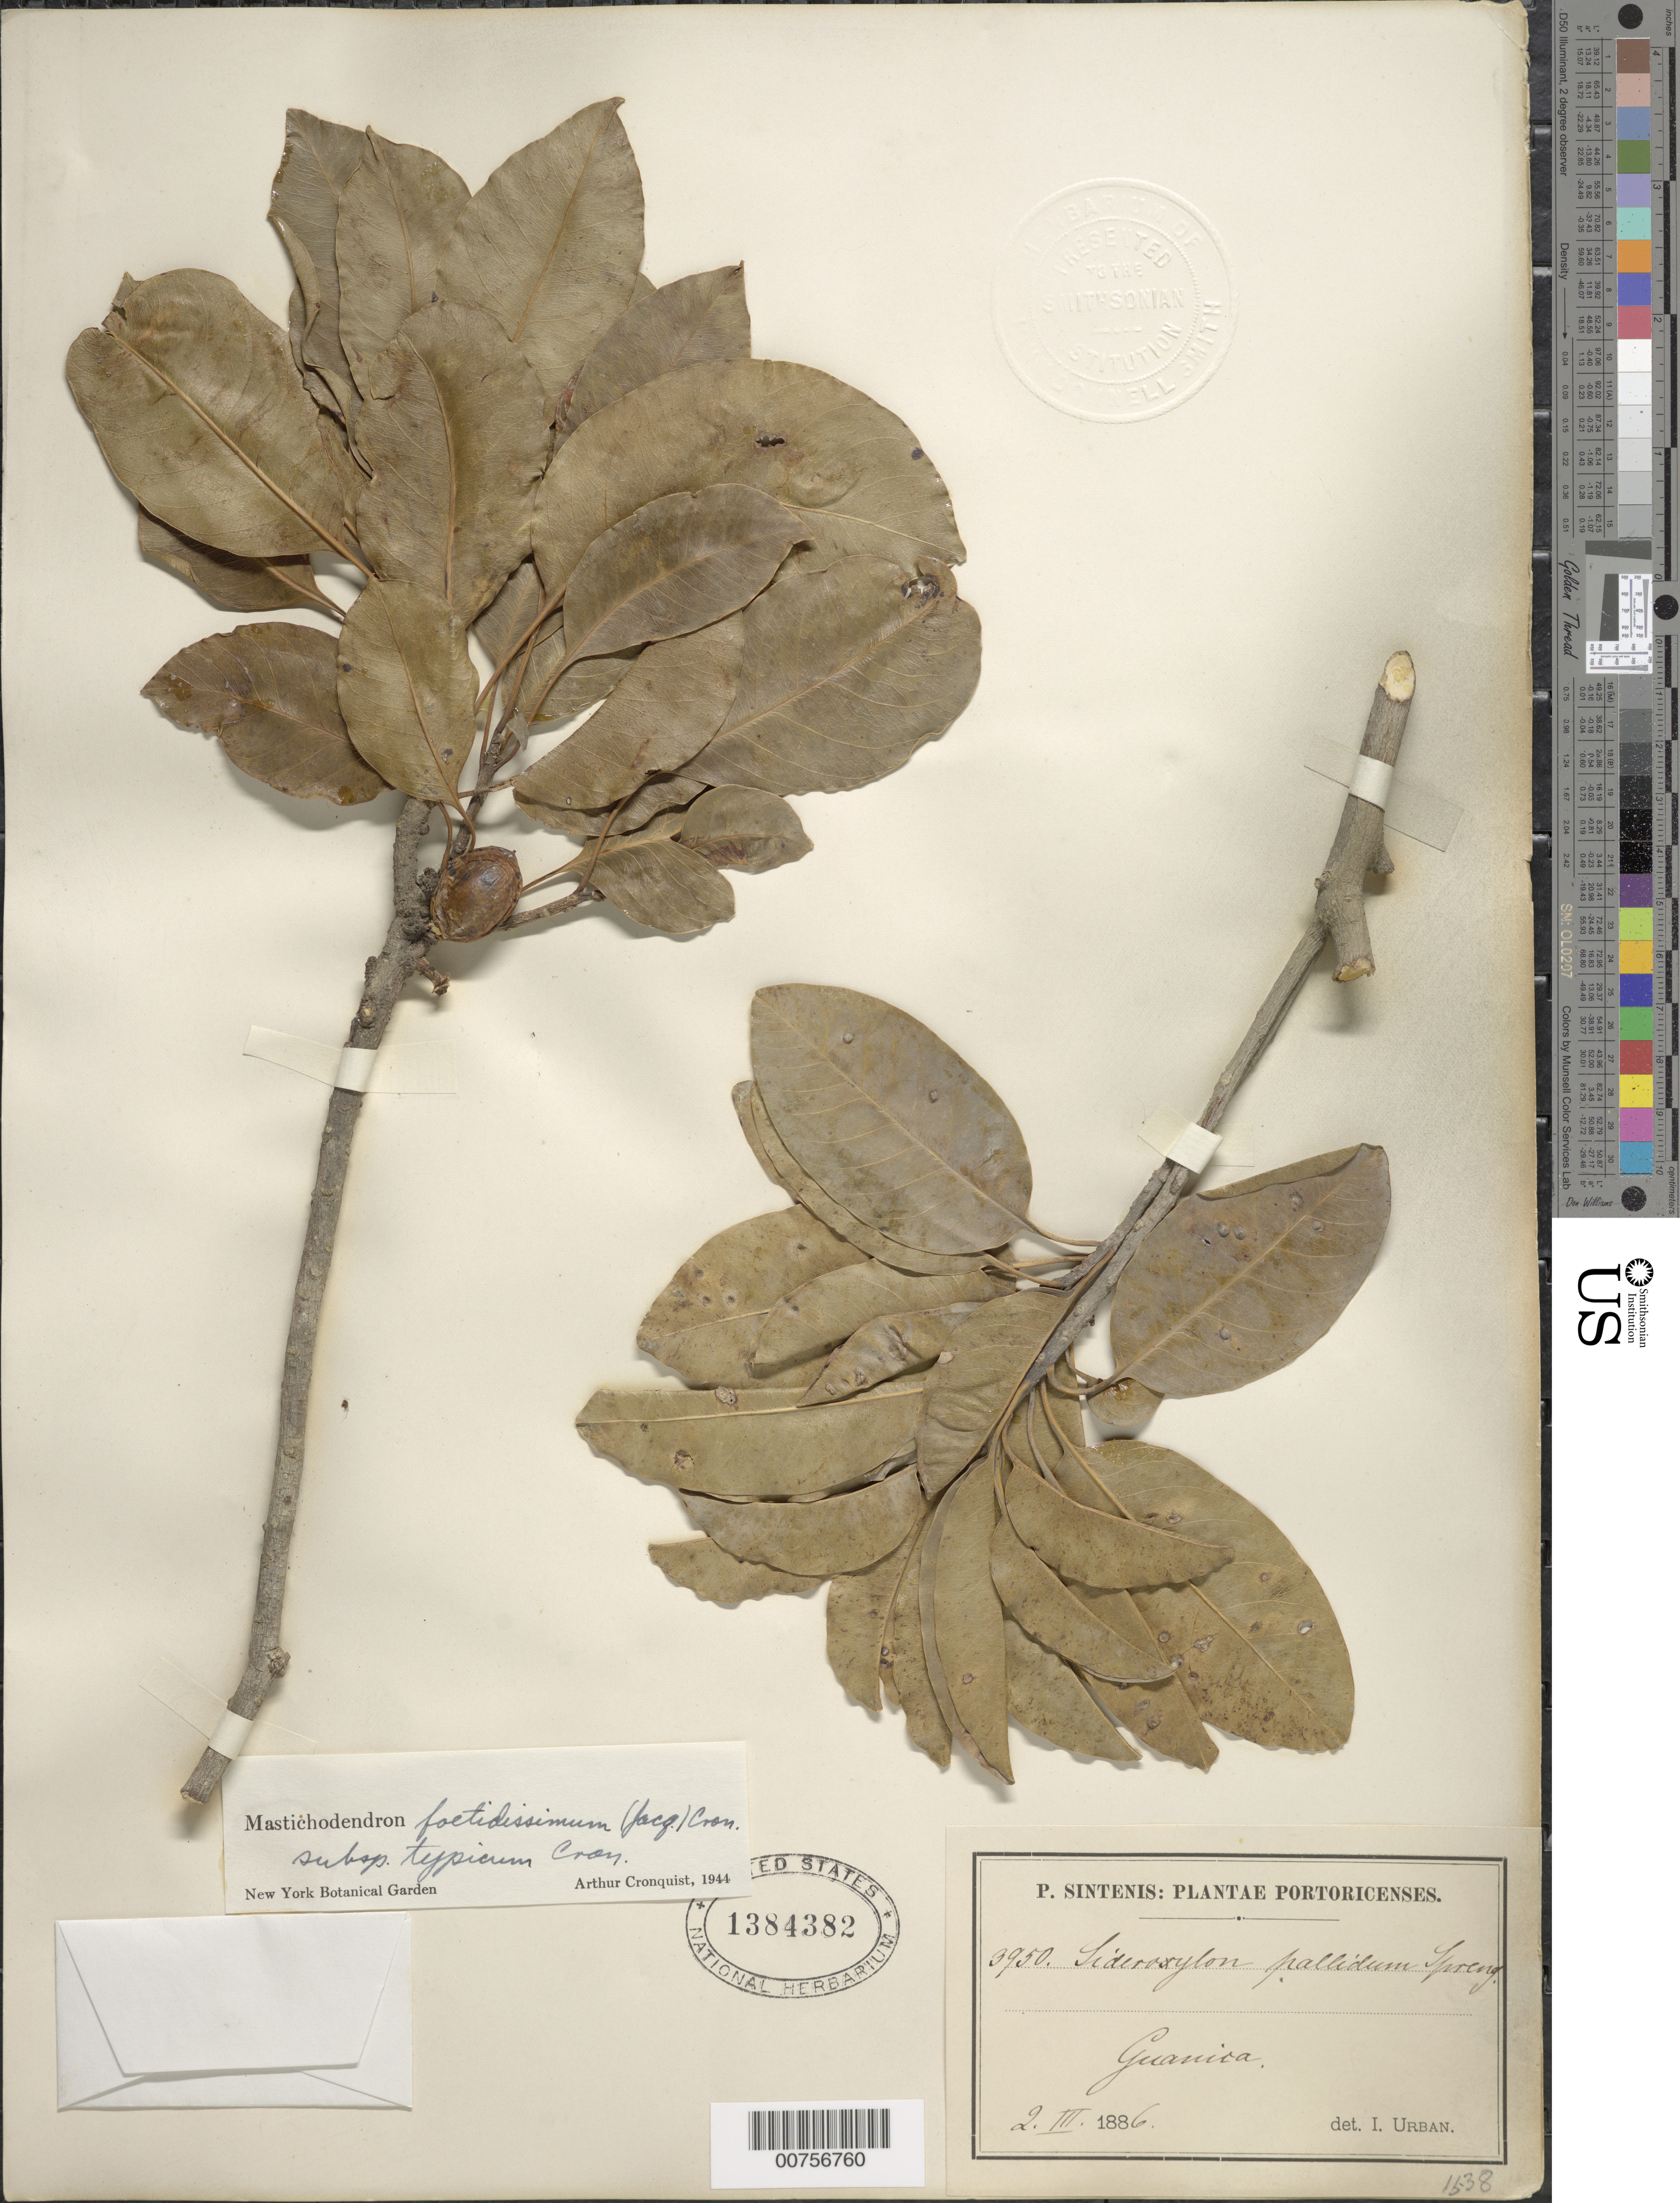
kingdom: Plantae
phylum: Tracheophyta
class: Magnoliopsida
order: Ericales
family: Sapotaceae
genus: Sideroxylon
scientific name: Sideroxylon foetidissimum subsp. foetidissimum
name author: Jacq.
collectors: P. Sintenis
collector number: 3950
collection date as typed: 02 Mar 1886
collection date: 1886-03-02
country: Puerto Rico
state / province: Guánica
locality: Guanica.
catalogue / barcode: US 1384382